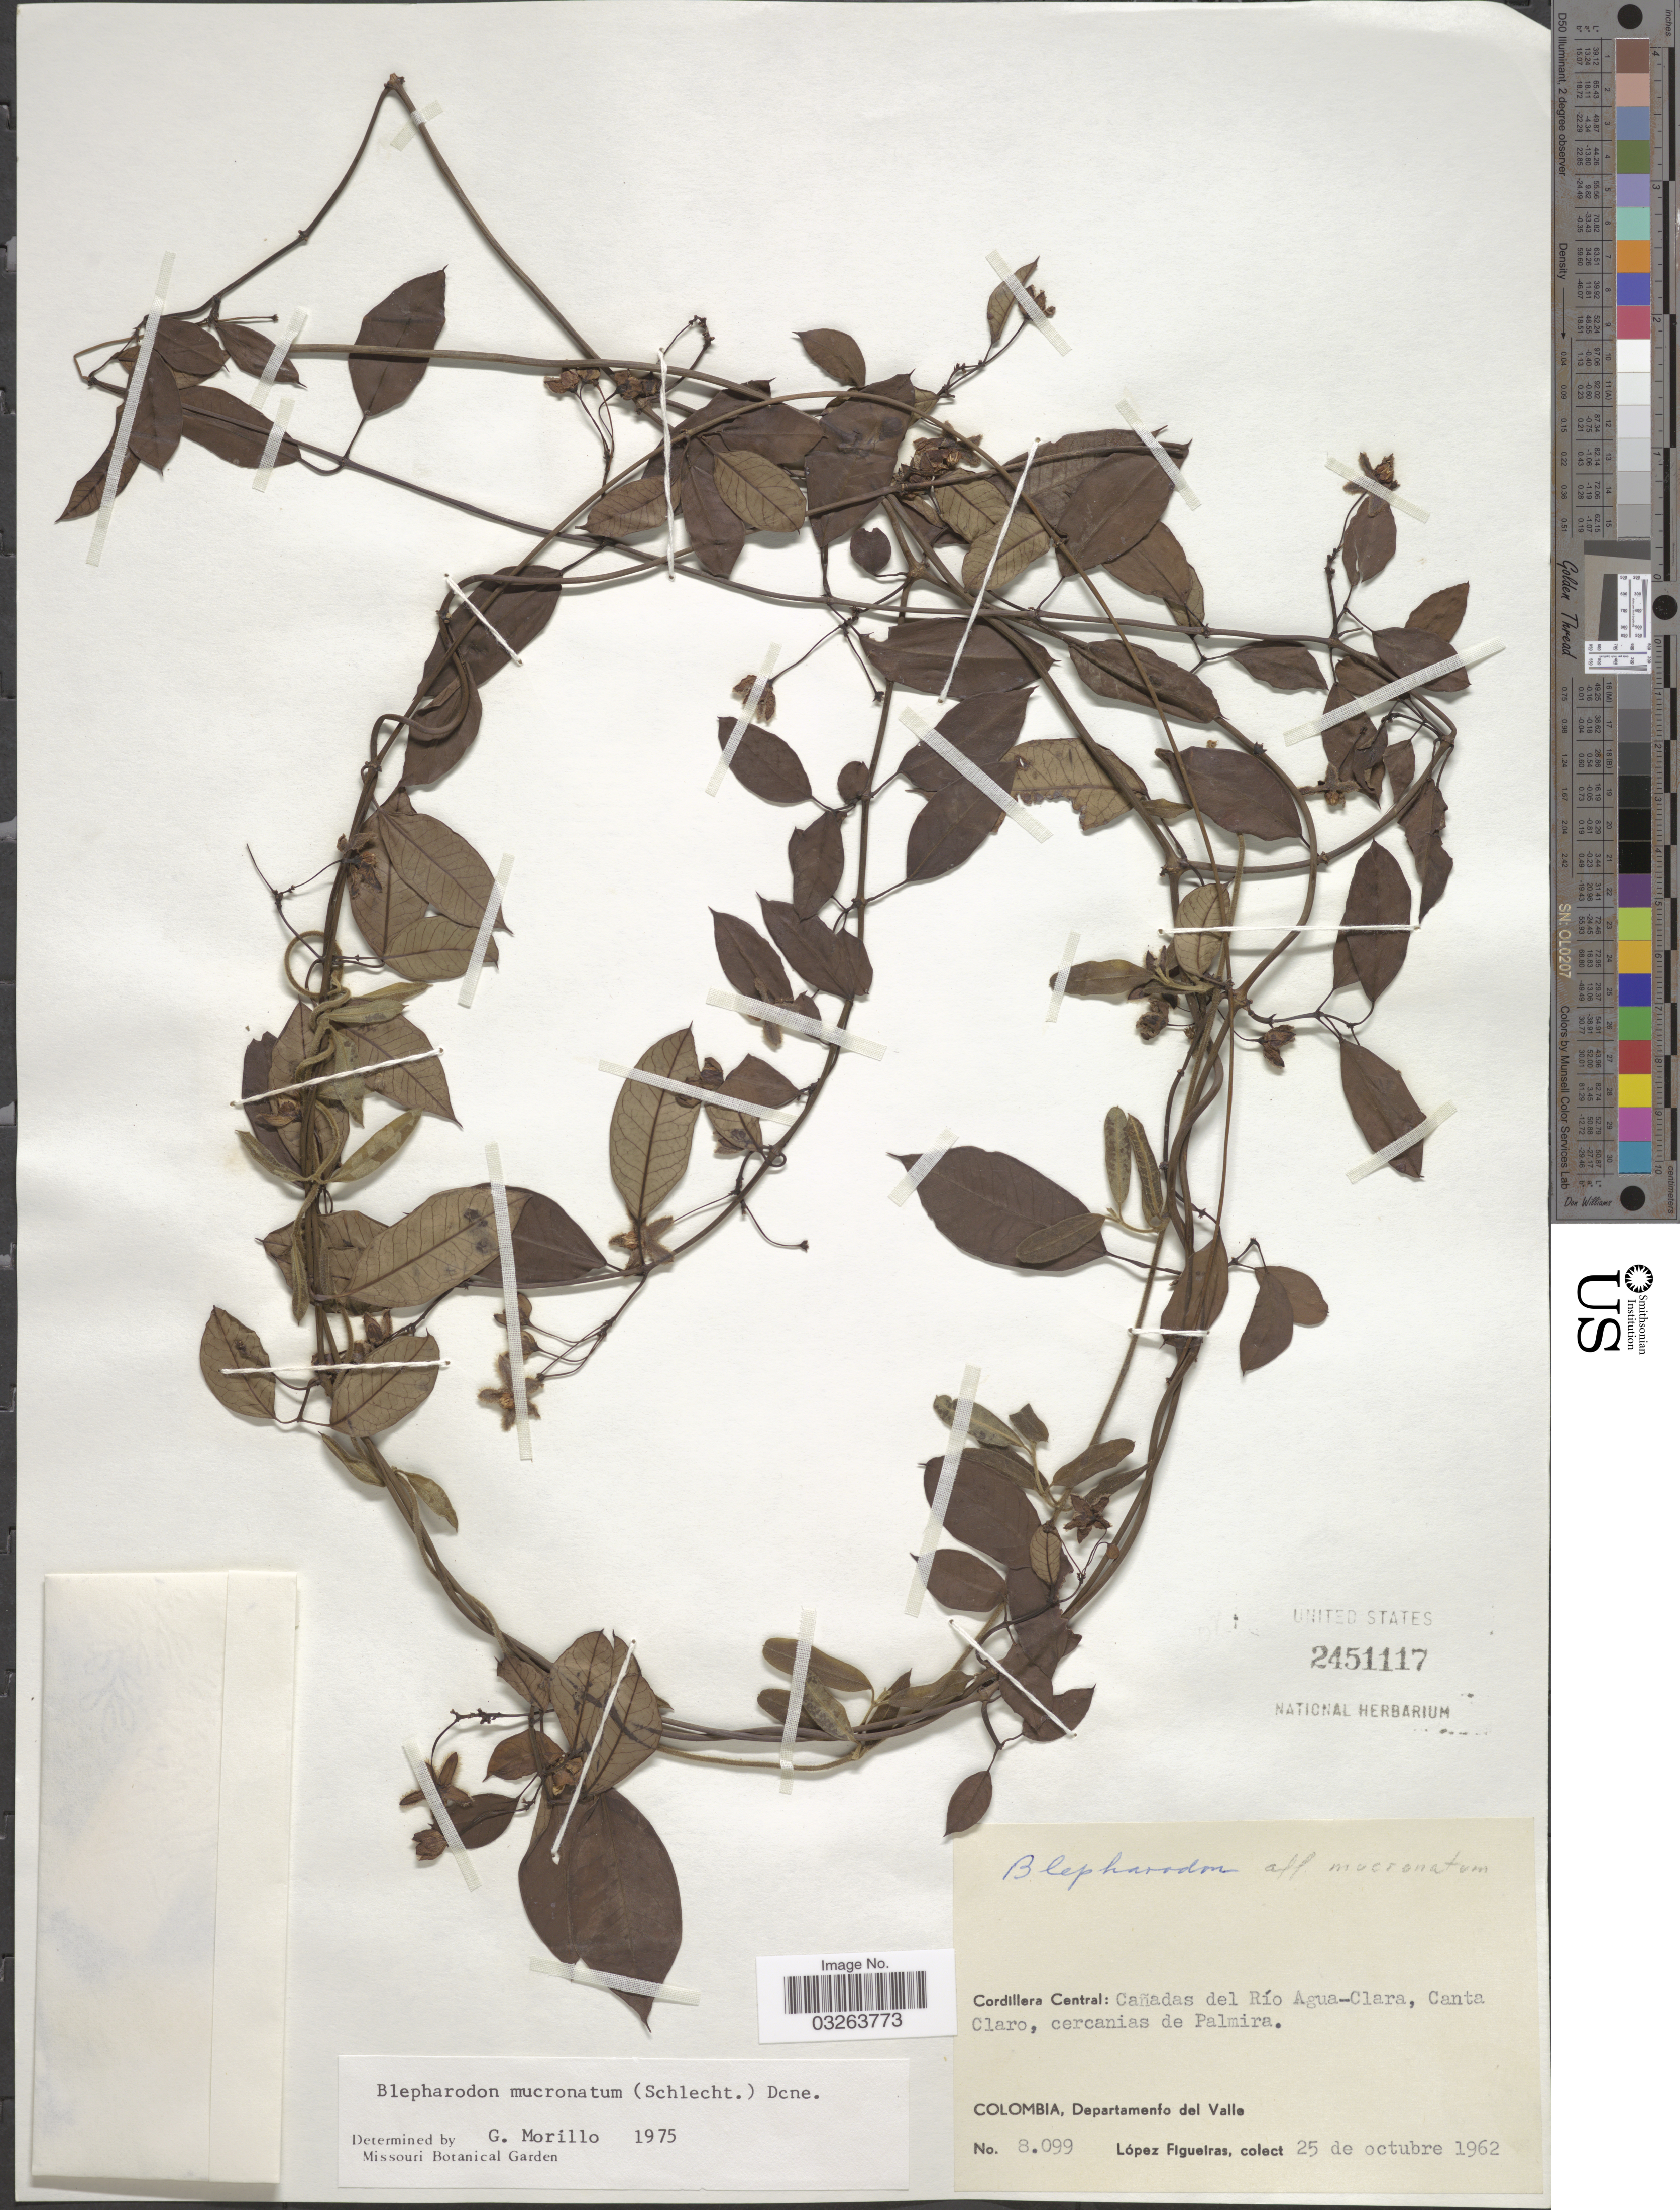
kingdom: Plantae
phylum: Tracheophyta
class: Magnoliopsida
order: Gentianales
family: Apocynaceae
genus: Blepharodon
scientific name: Blepharodon mucronatum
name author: (Schltdl.) Decne.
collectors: M. López Figueiras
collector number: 8099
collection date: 1962-10-25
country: Colombia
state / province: Valle del Cauca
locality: Cordillera Central: Cañadas del Río Agua-Clara, Canta Claro, cercanias de Palmira. Departamento del Valle.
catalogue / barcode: US 2451117